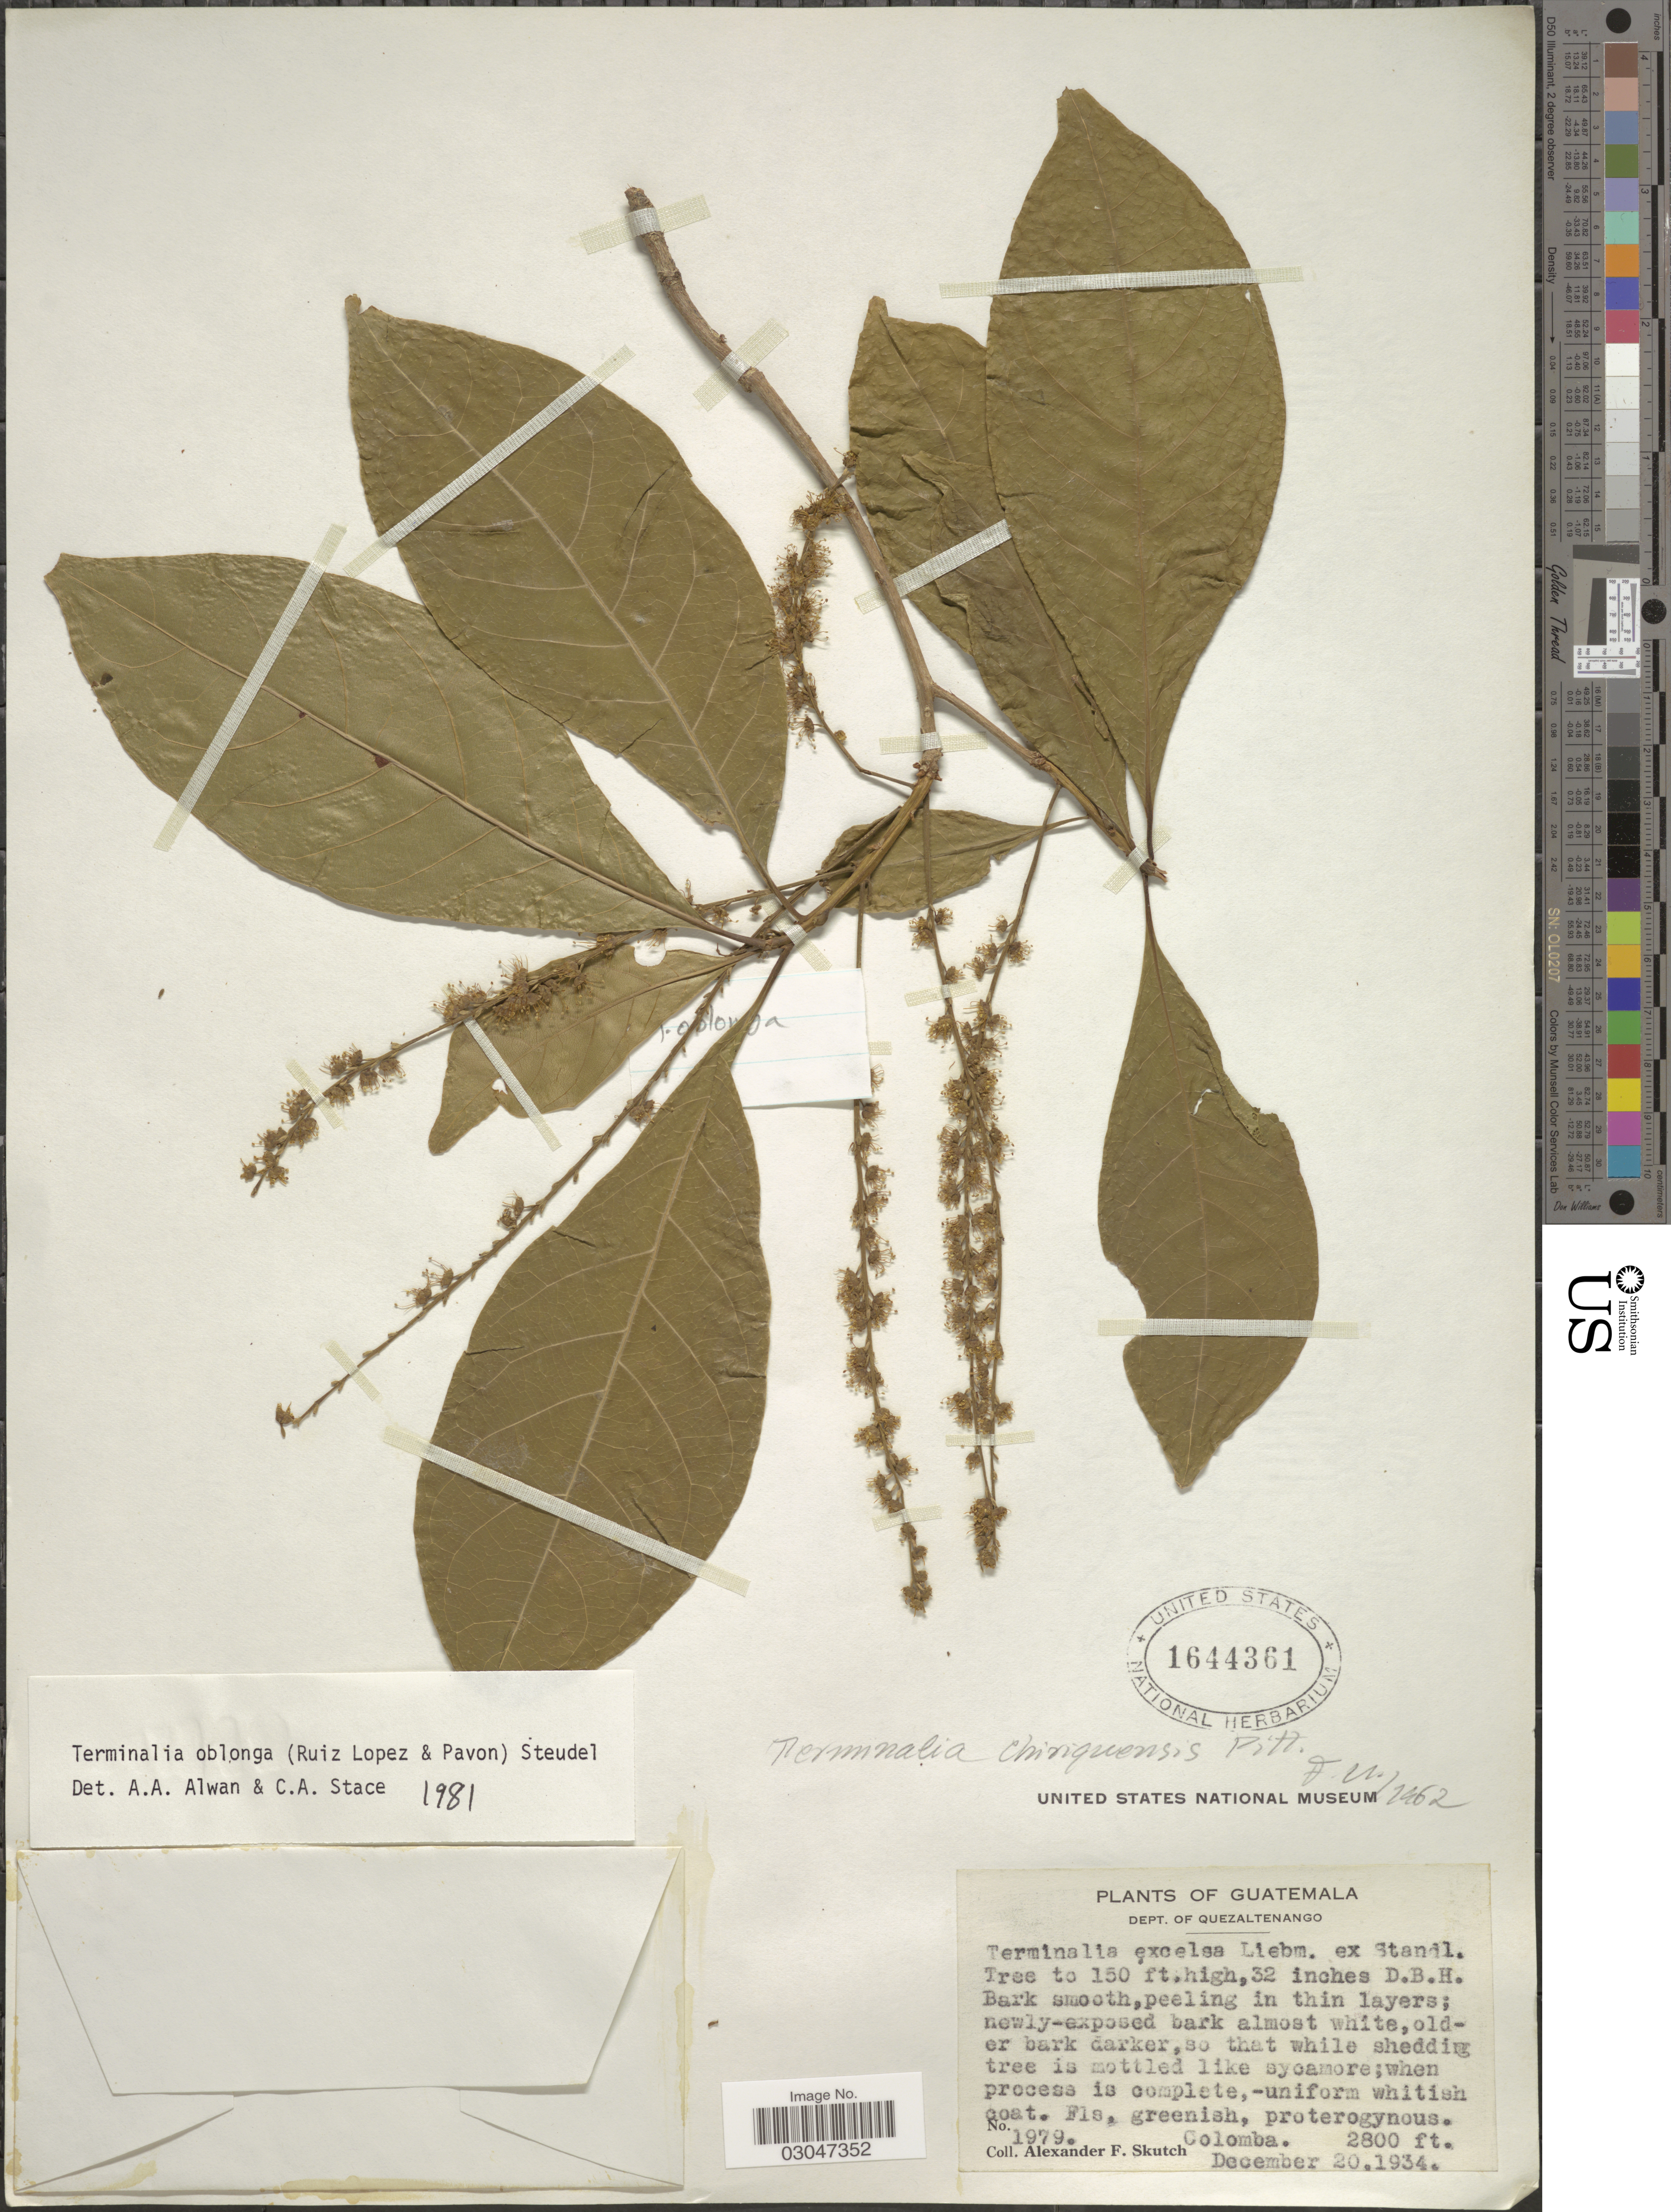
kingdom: Plantae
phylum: Tracheophyta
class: Magnoliopsida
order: Myrtales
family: Combretaceae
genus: Terminalia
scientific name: Terminalia oblonga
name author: (Ruiz & Pav.) Steud.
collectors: A. F. Skutch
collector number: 1979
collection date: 1934-12-20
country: Guatemala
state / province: Quetzaltenango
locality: Dept. of Quezaltenango. Colomba.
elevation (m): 853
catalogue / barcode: US 1644361